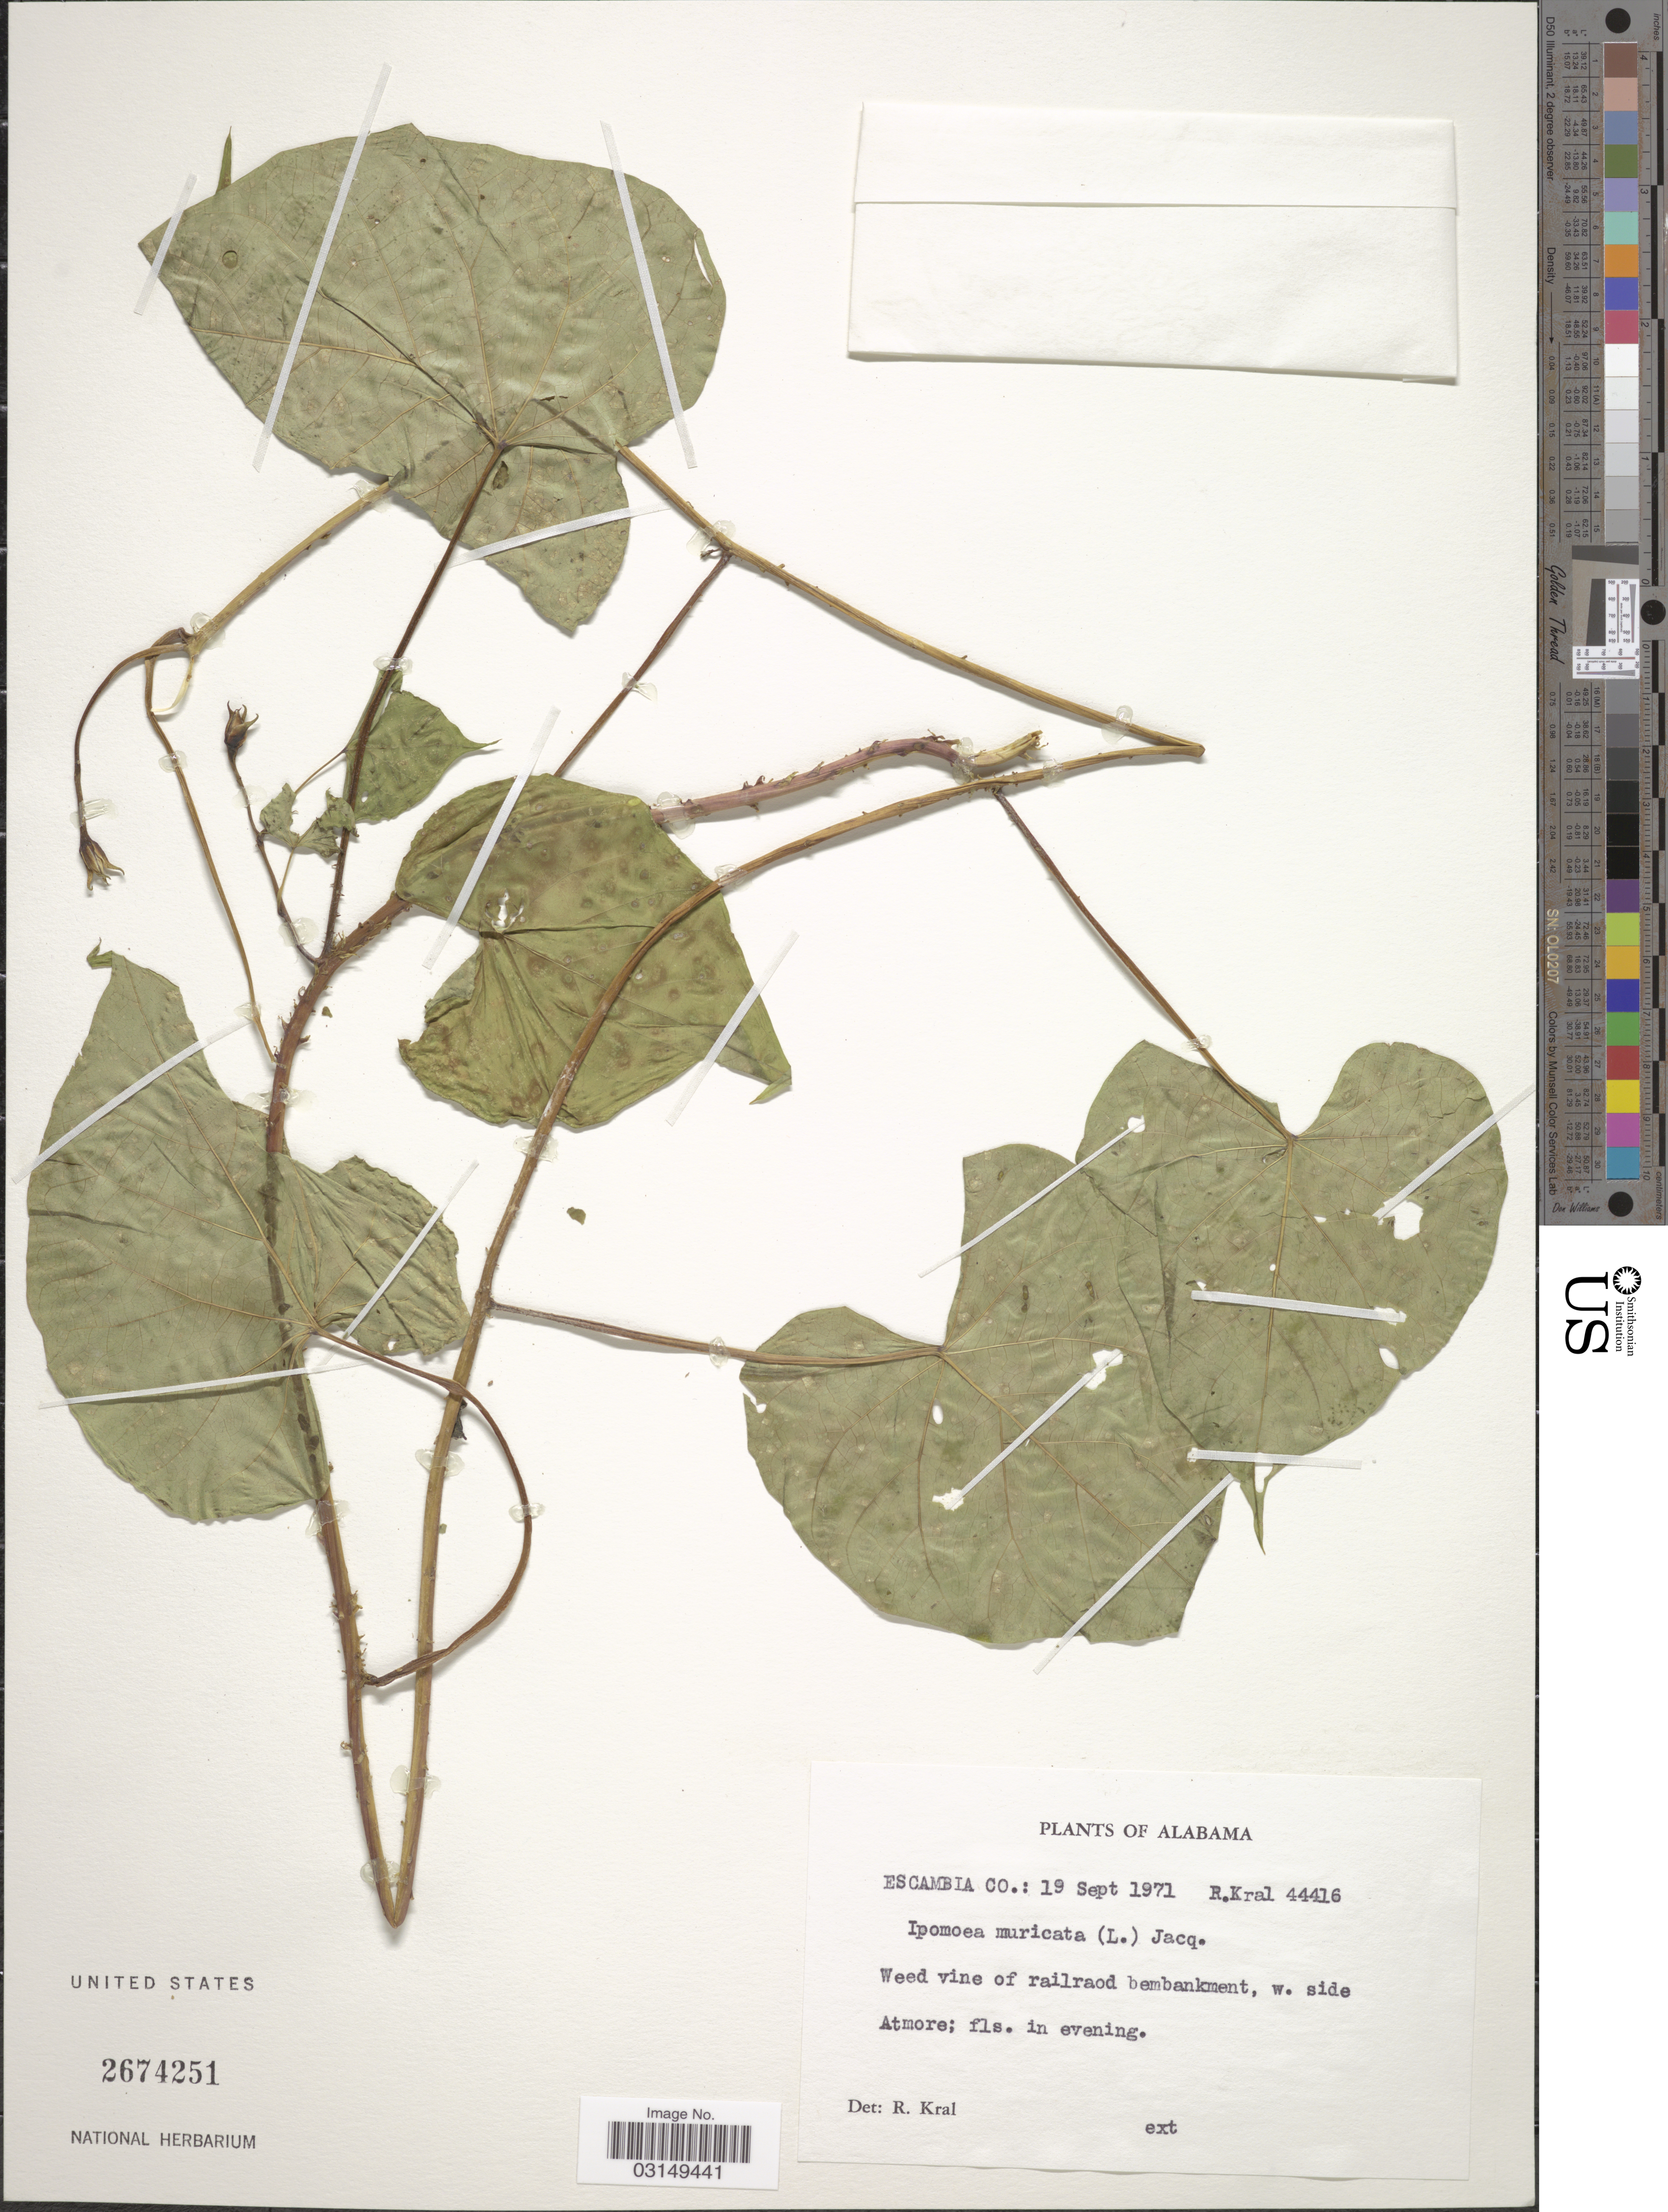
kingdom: Plantae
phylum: Tracheophyta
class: Magnoliopsida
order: Solanales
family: Convolvulaceae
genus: Ipomoea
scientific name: Ipomoea turbinata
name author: Lag.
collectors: R. Kral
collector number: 44416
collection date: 1971-09-19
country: United States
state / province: Alabama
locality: Escambia Co. Weed vine of railroad embankment, w. side Atmore.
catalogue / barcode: US 2674251